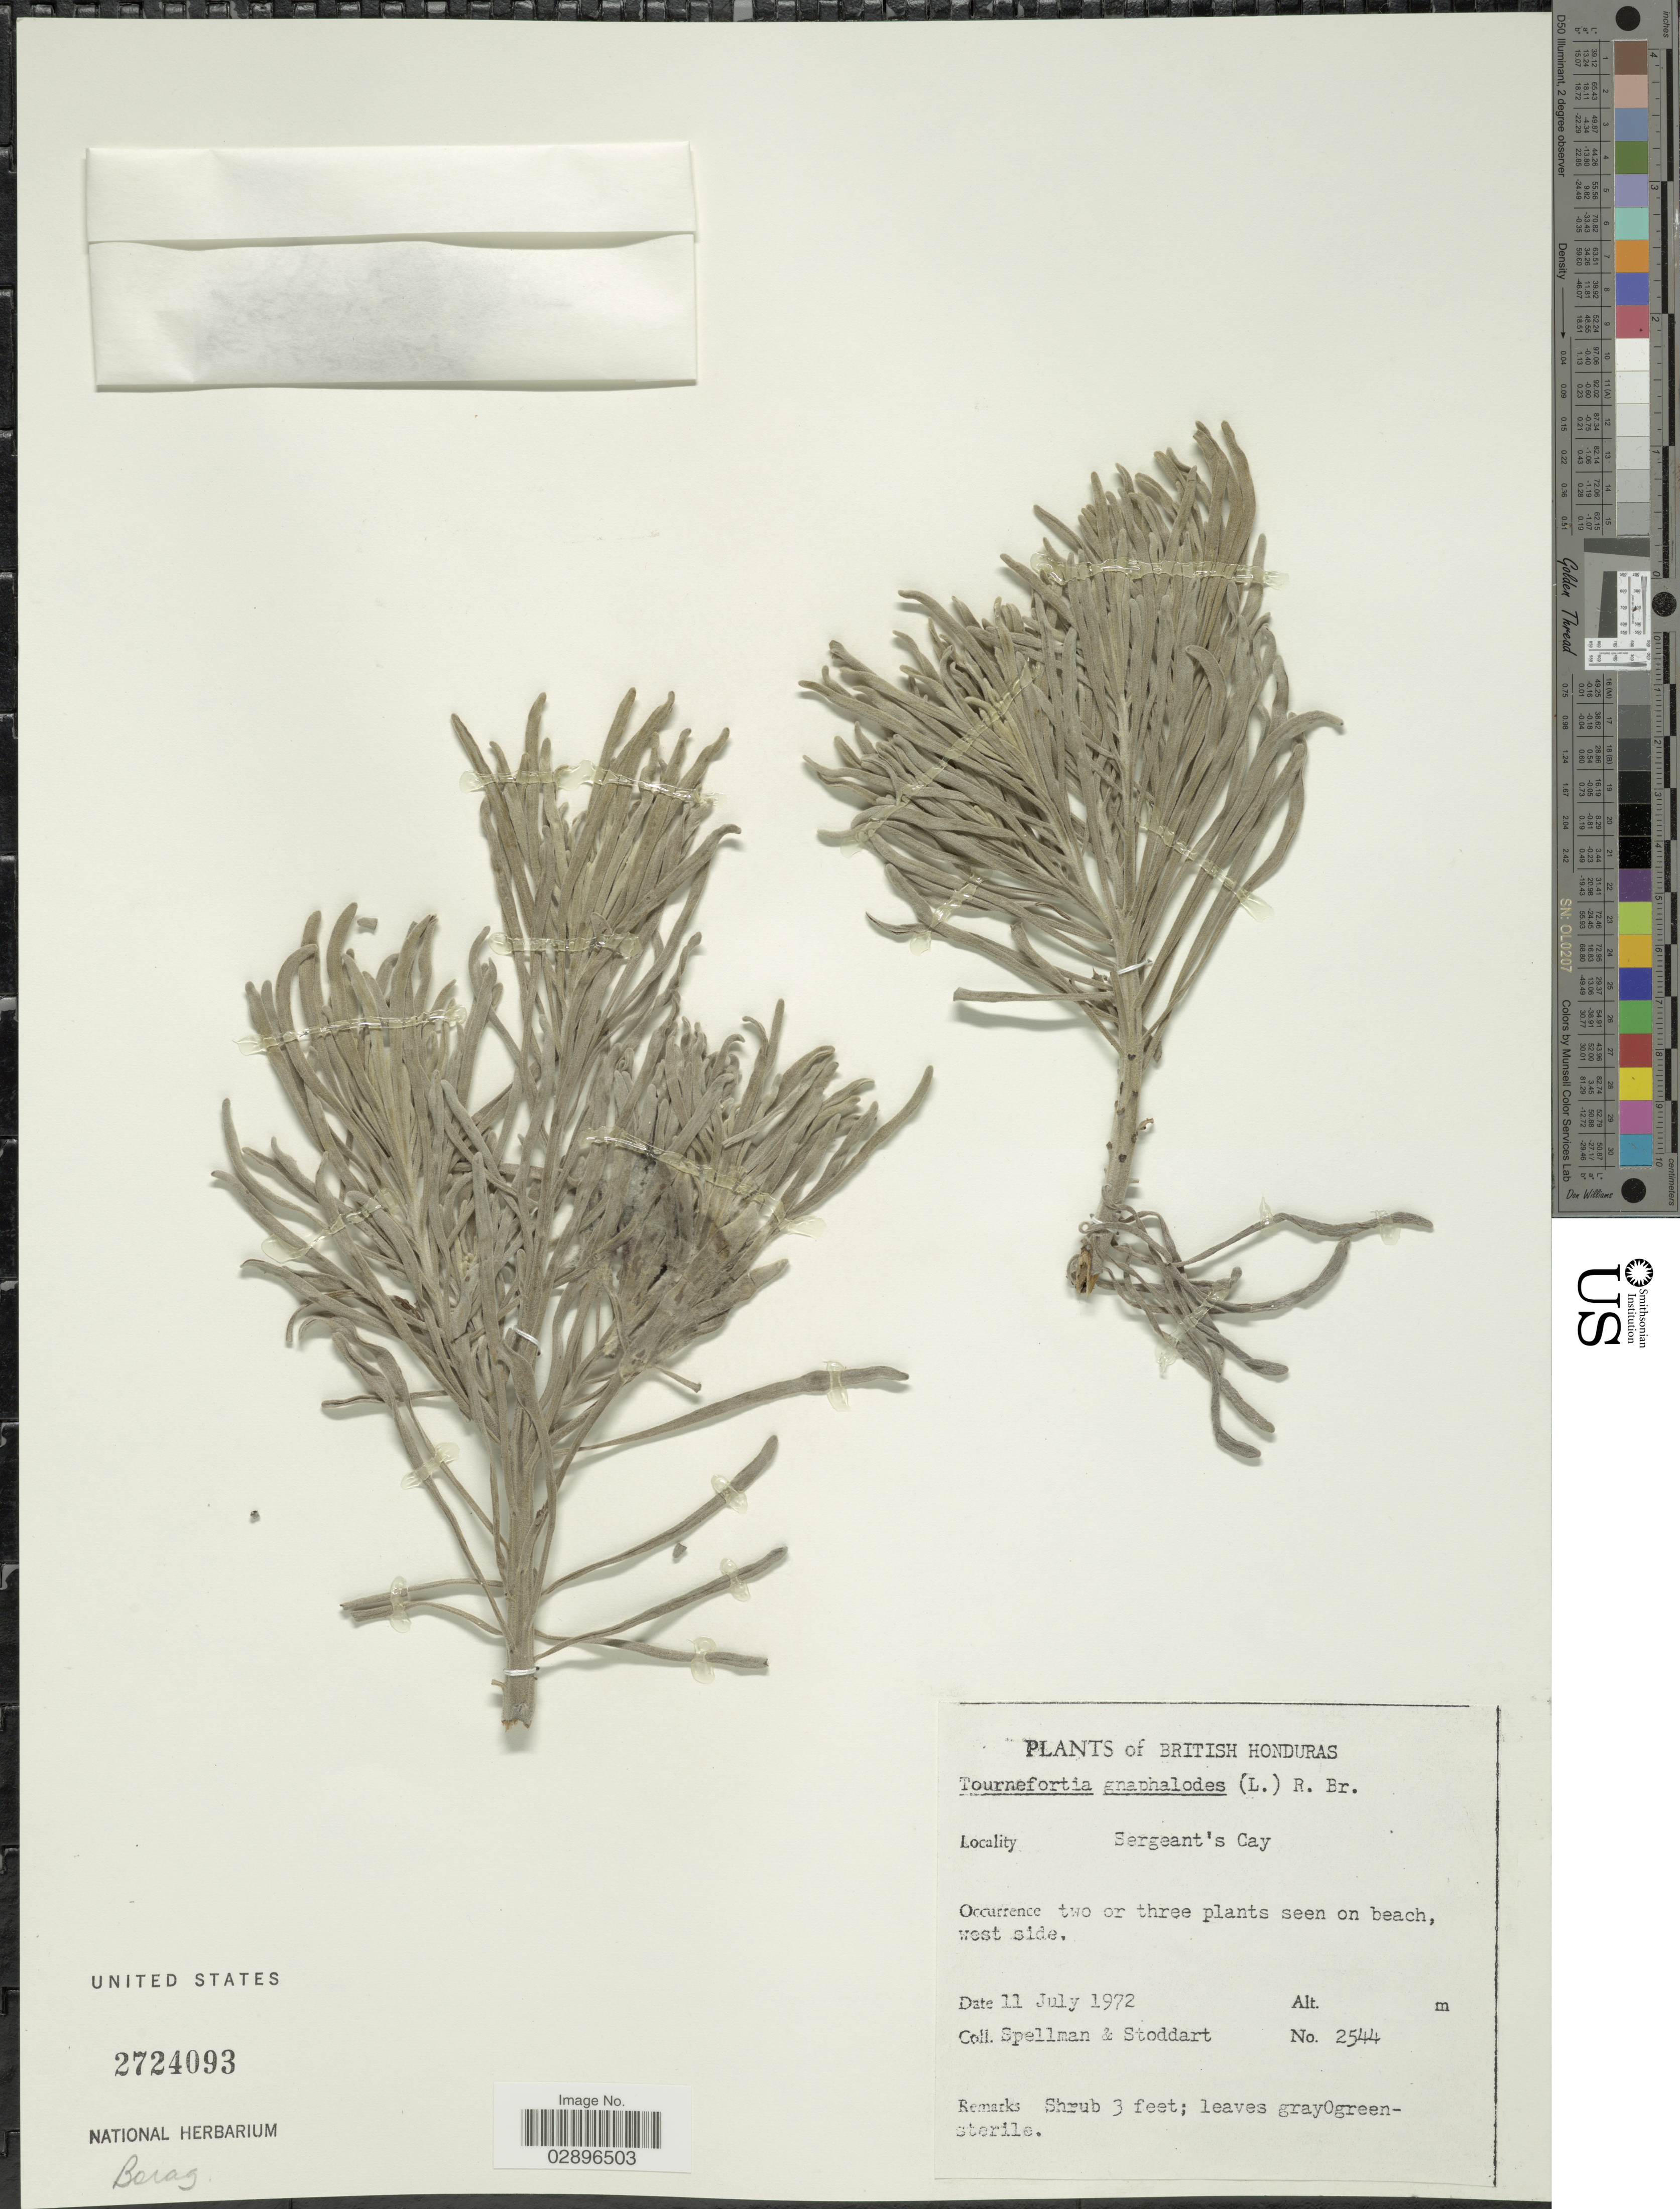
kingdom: Plantae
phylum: Tracheophyta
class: Magnoliopsida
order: Boraginales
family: Heliotropiaceae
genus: Tournefortia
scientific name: Tournefortia gnaphalodes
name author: (L.) R. Br.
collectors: Spellman, -- & -. Stoddart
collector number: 2544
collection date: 1972-07-11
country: Belize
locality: British Honduras. Sergeant's Cay.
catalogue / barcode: US 2724093